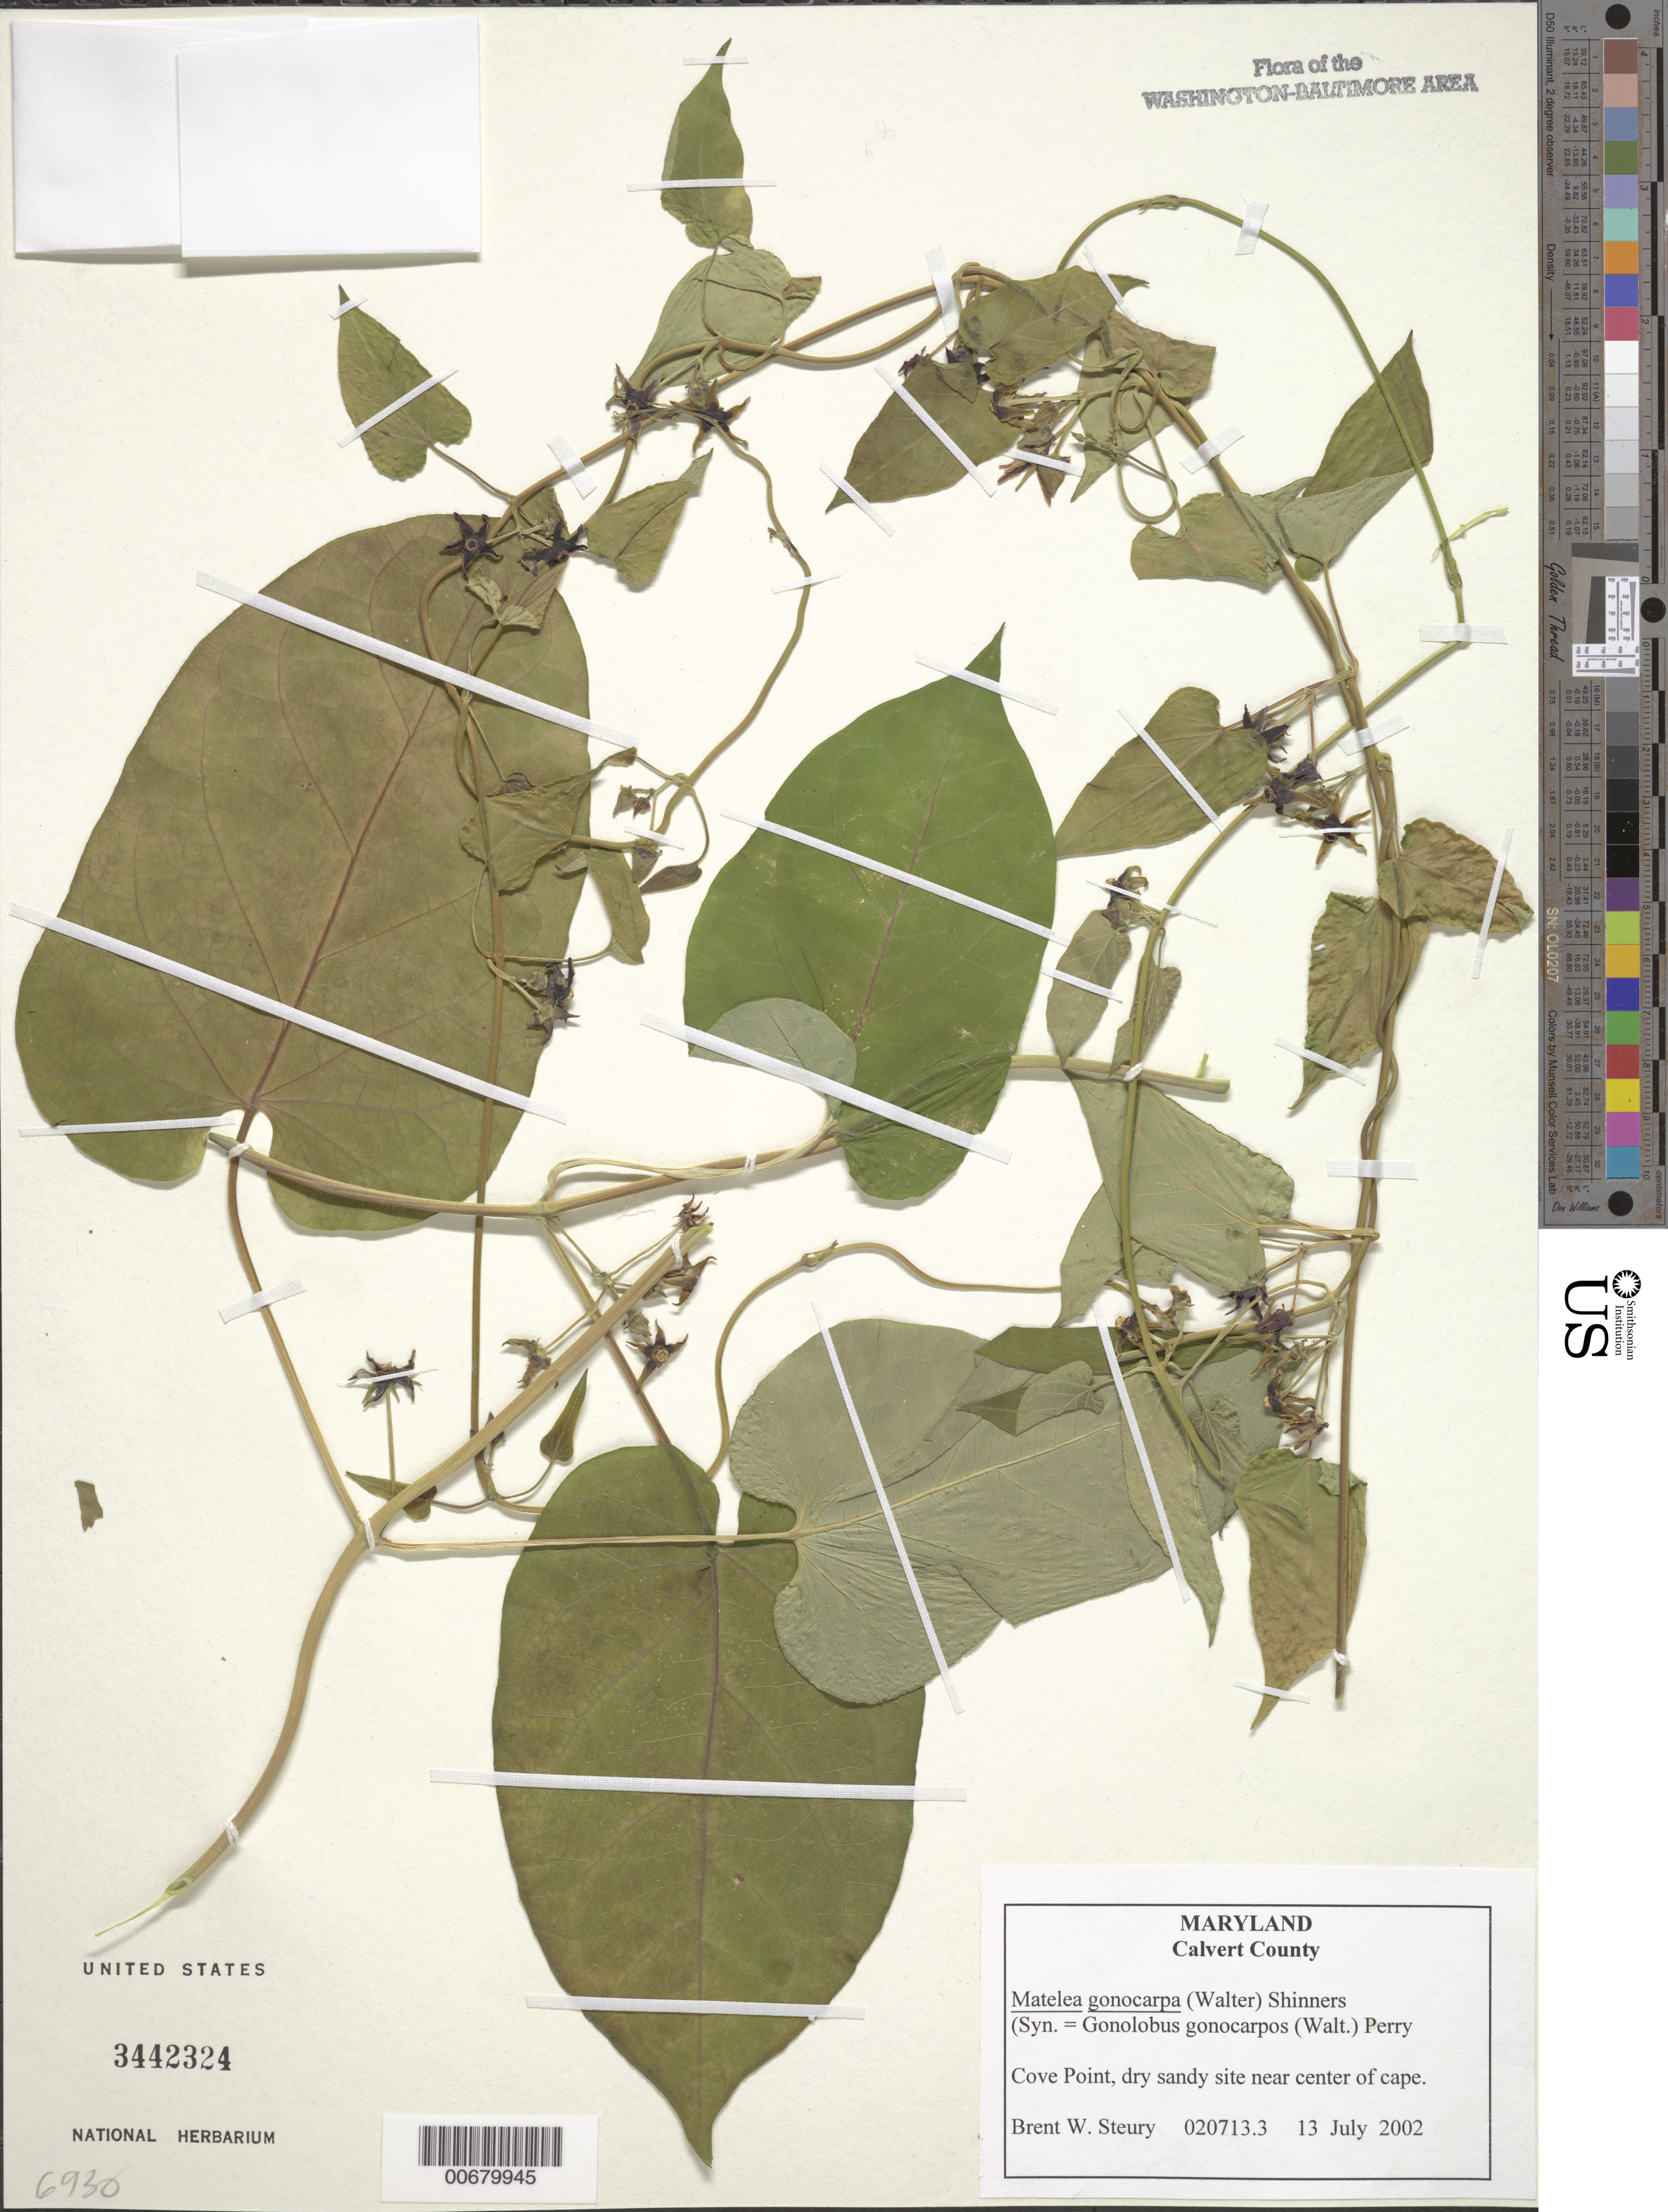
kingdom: Plantae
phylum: Tracheophyta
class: Magnoliopsida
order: Gentianales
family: Apocynaceae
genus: Matelea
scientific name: Matelea gonocarpos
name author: (Walter) Shinners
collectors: B. Steury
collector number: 020713.3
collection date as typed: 13 July 2002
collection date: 2002-07-13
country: United States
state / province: Maryland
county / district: Calvert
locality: Cove Point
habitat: Dry sandy site.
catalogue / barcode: US 3442324-2